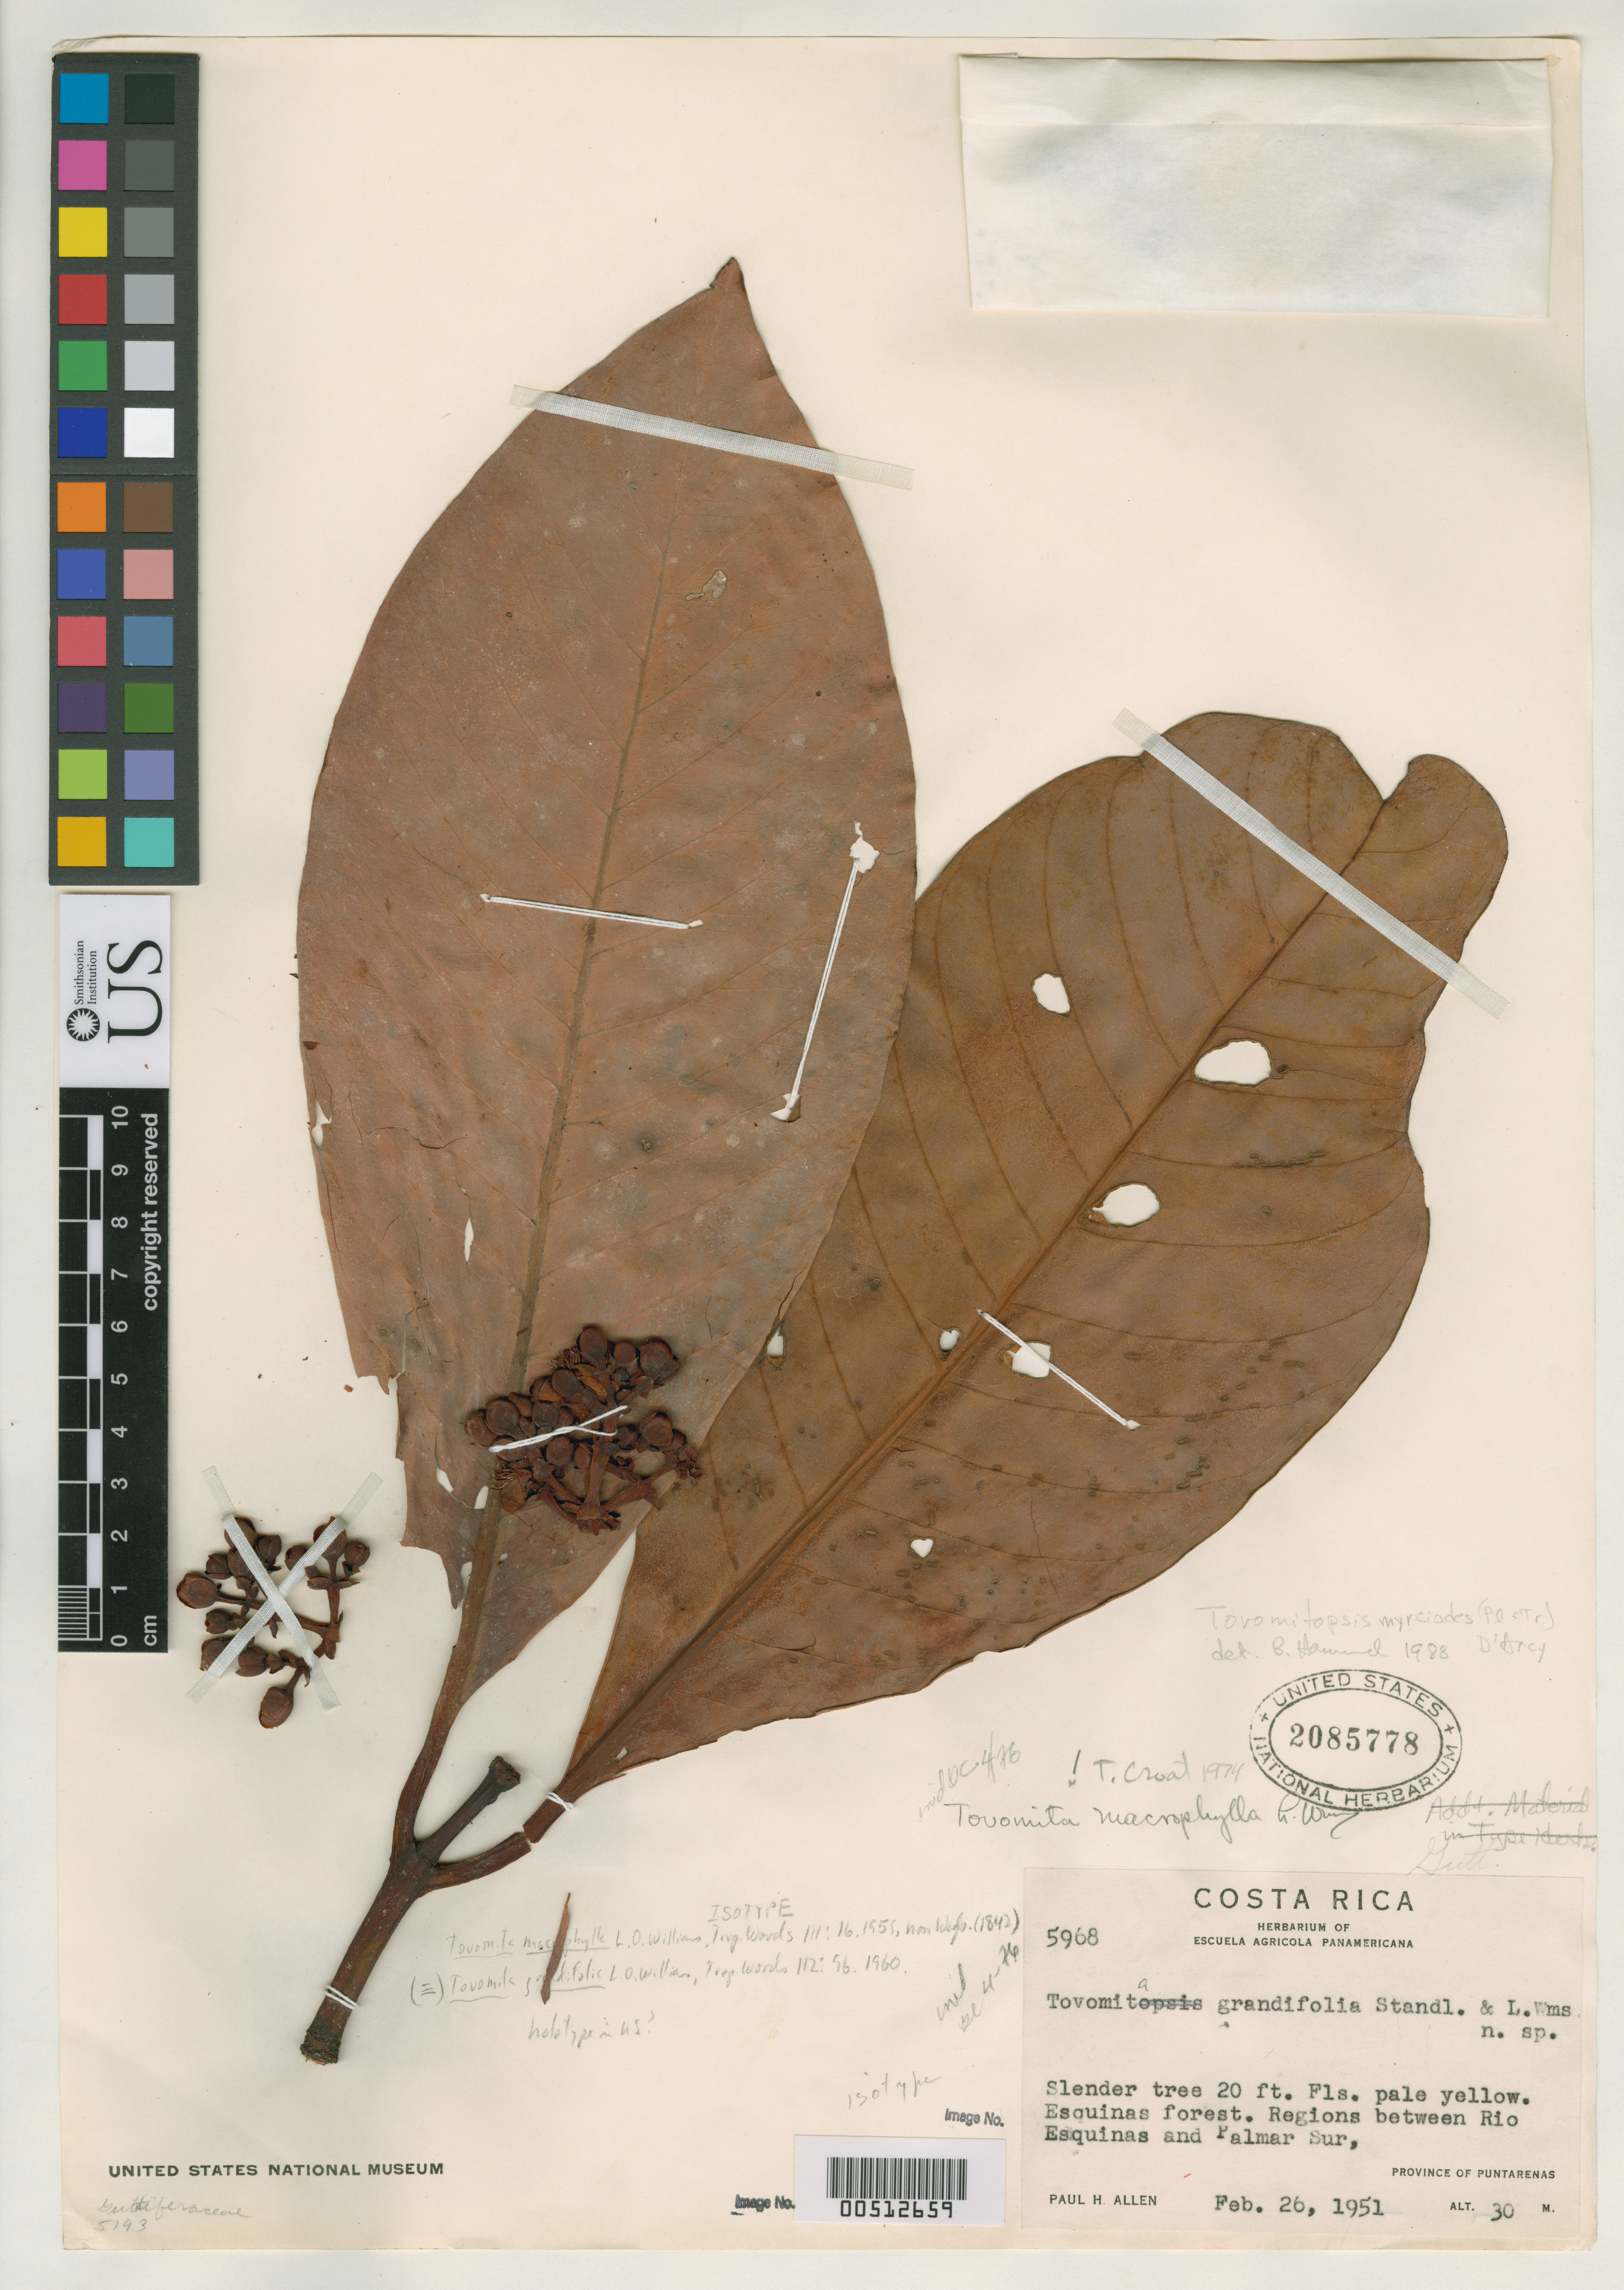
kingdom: Plantae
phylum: Tracheophyta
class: Magnoliopsida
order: Malpighiales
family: Clusiaceae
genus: Tovomita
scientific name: Tovomita macrophylla L.O. Williams, nom. illeg.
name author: L.O. Williams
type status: Isotype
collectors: P. H. Allen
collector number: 5968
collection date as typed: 26 Feb 1951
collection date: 1951-02-26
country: Costa Rica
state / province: Puntarenas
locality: Esquinas forest, regions between Rio Esquinas and Palmar Sur.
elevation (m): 30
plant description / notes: Renamed as Tovomita grandifolia Williams. Cited by B. Hammel, Novon 9: 365 (1999).; Also an isotype of Tovomita grandifolia L.O. Williams, nom. nov.; Replacement name for Tovomita macrophylla Williams, nom. illeg., non (Poepp.) Walp., 1842.; Also an isotype of Tovomita macrophylla L.O. Williams, nom. illeg.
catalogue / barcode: US 2085778